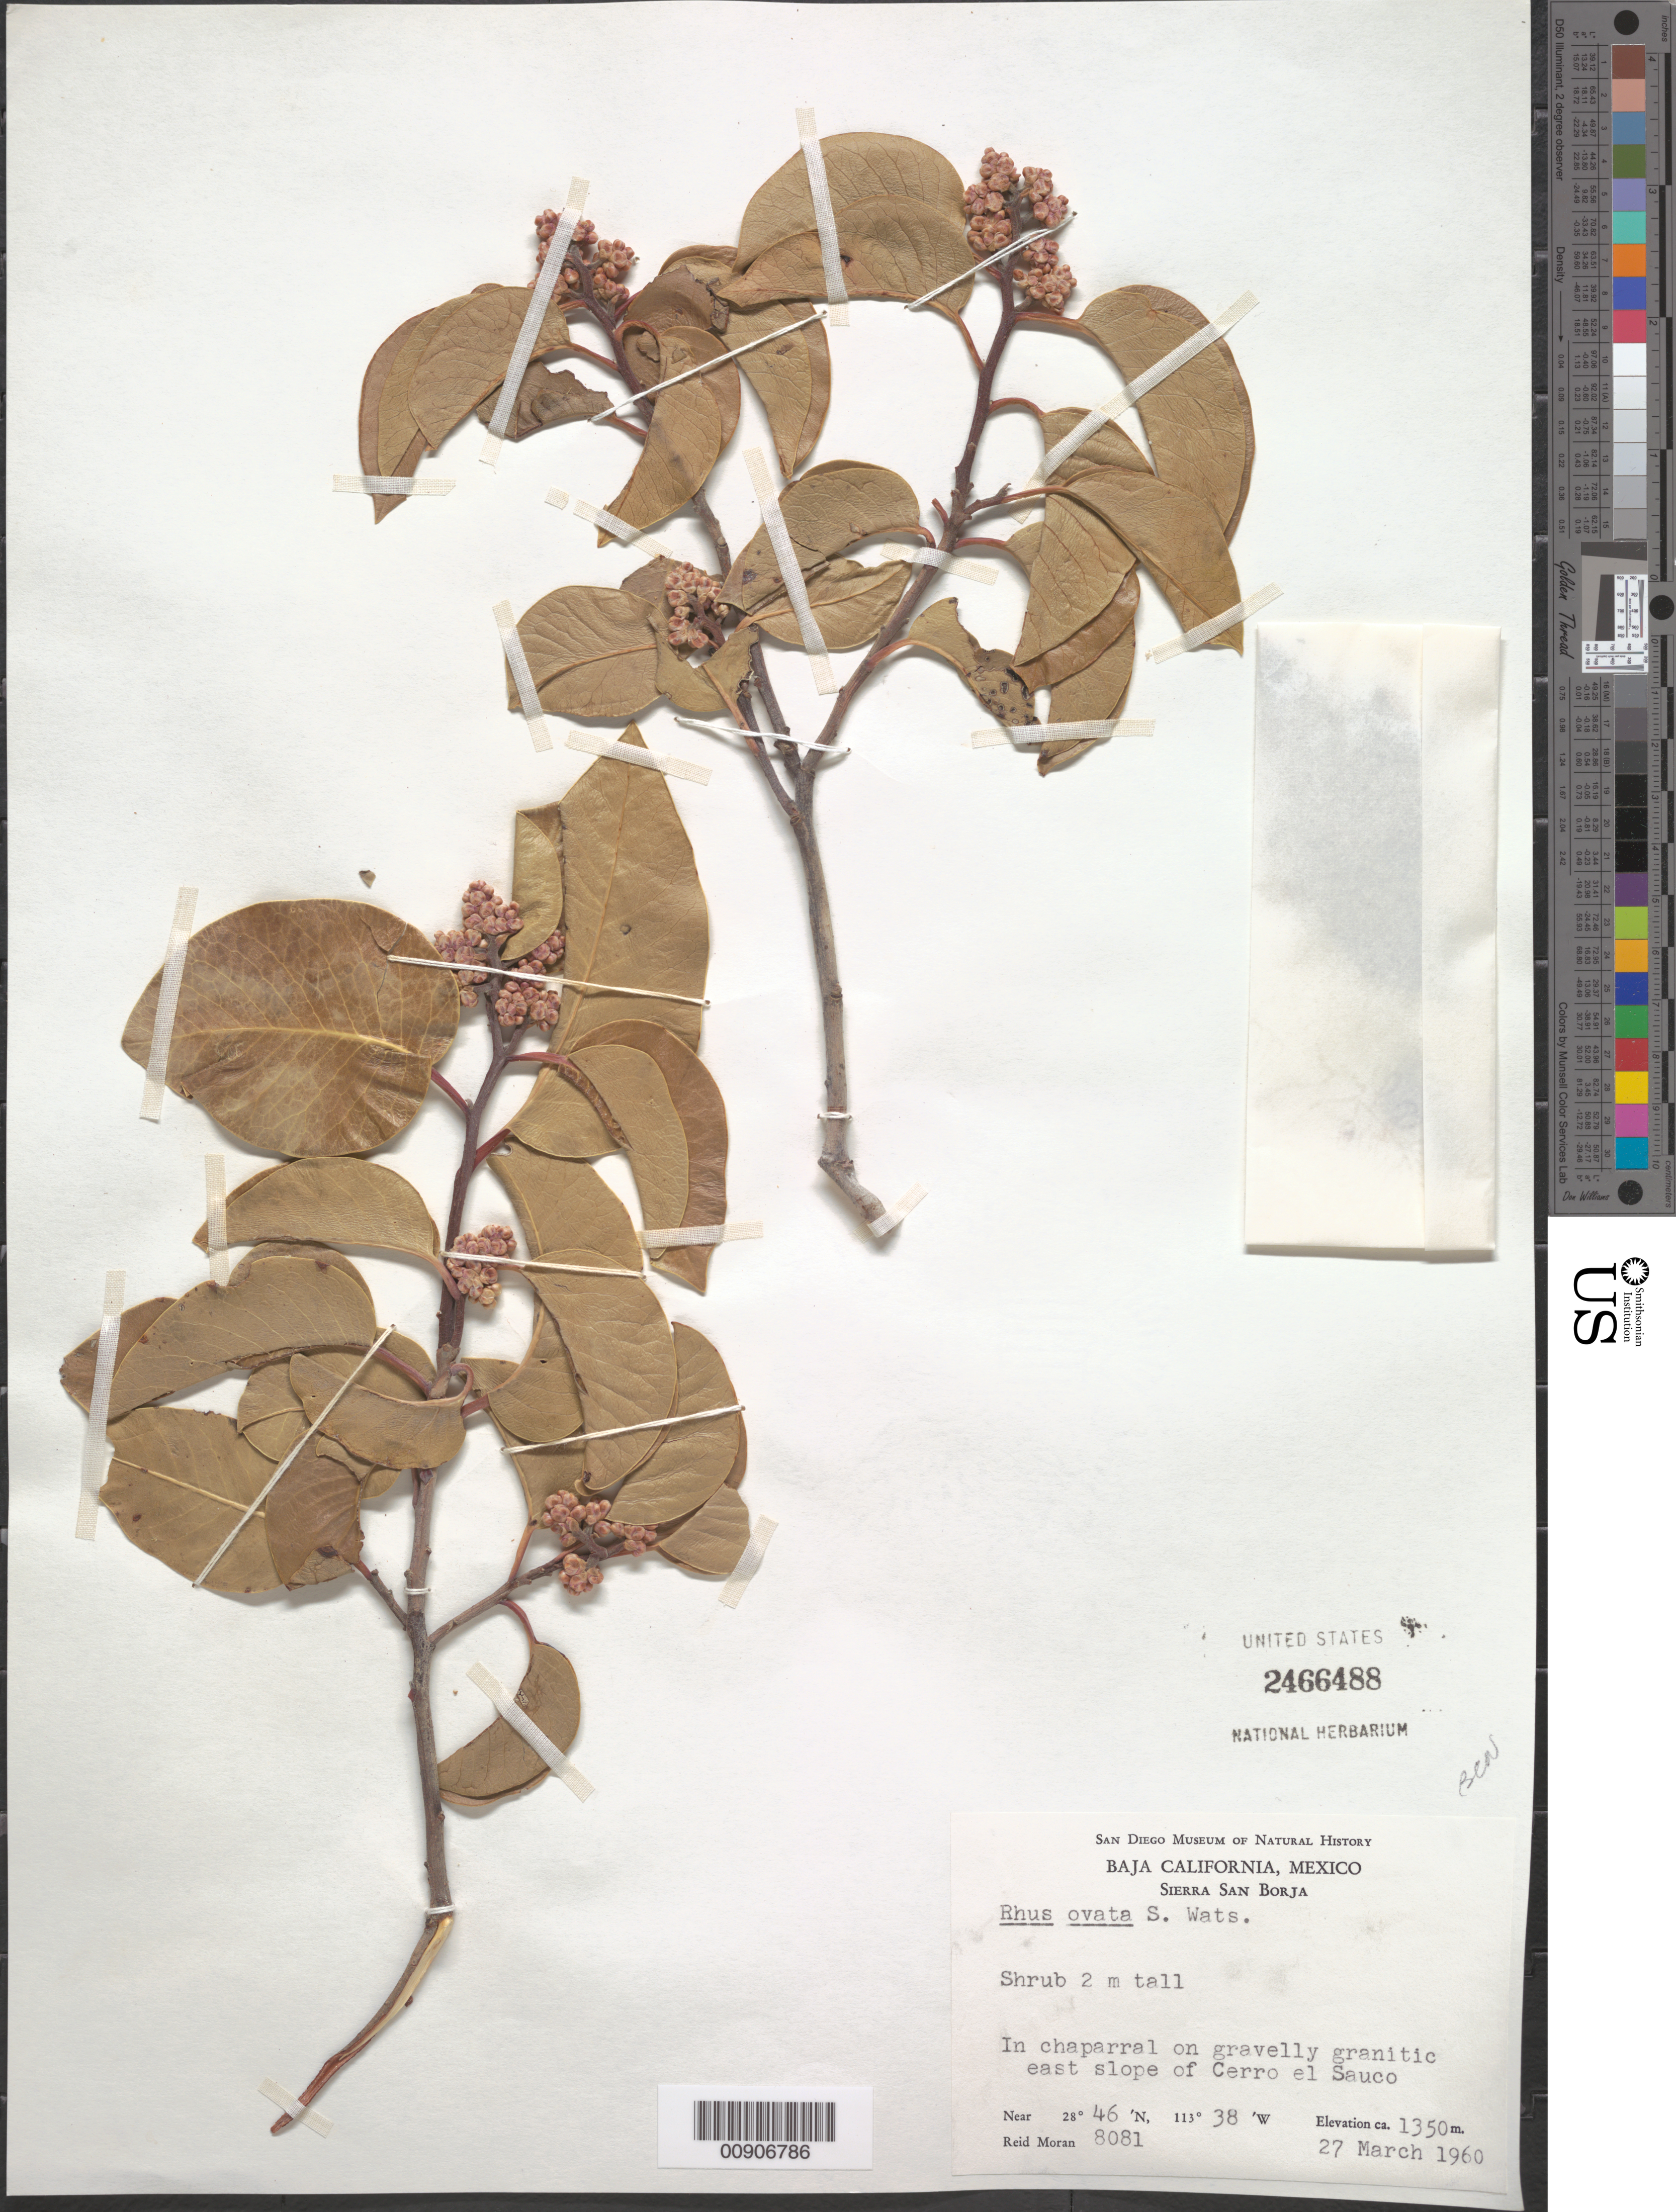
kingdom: Plantae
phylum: Tracheophyta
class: Magnoliopsida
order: Sapindales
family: Anacardiaceae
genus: Rhus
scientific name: Rhus ovata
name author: S. Watson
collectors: R. V. Moran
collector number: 8081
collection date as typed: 27 Mar 1960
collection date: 1960-03-27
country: Mexico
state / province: Baja California Norte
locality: East slope of Cerro el Sauco. Sierra San Borja, Baja California.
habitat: In chaparral on gravelly granitic east slope of Cerro.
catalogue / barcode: US 2466488